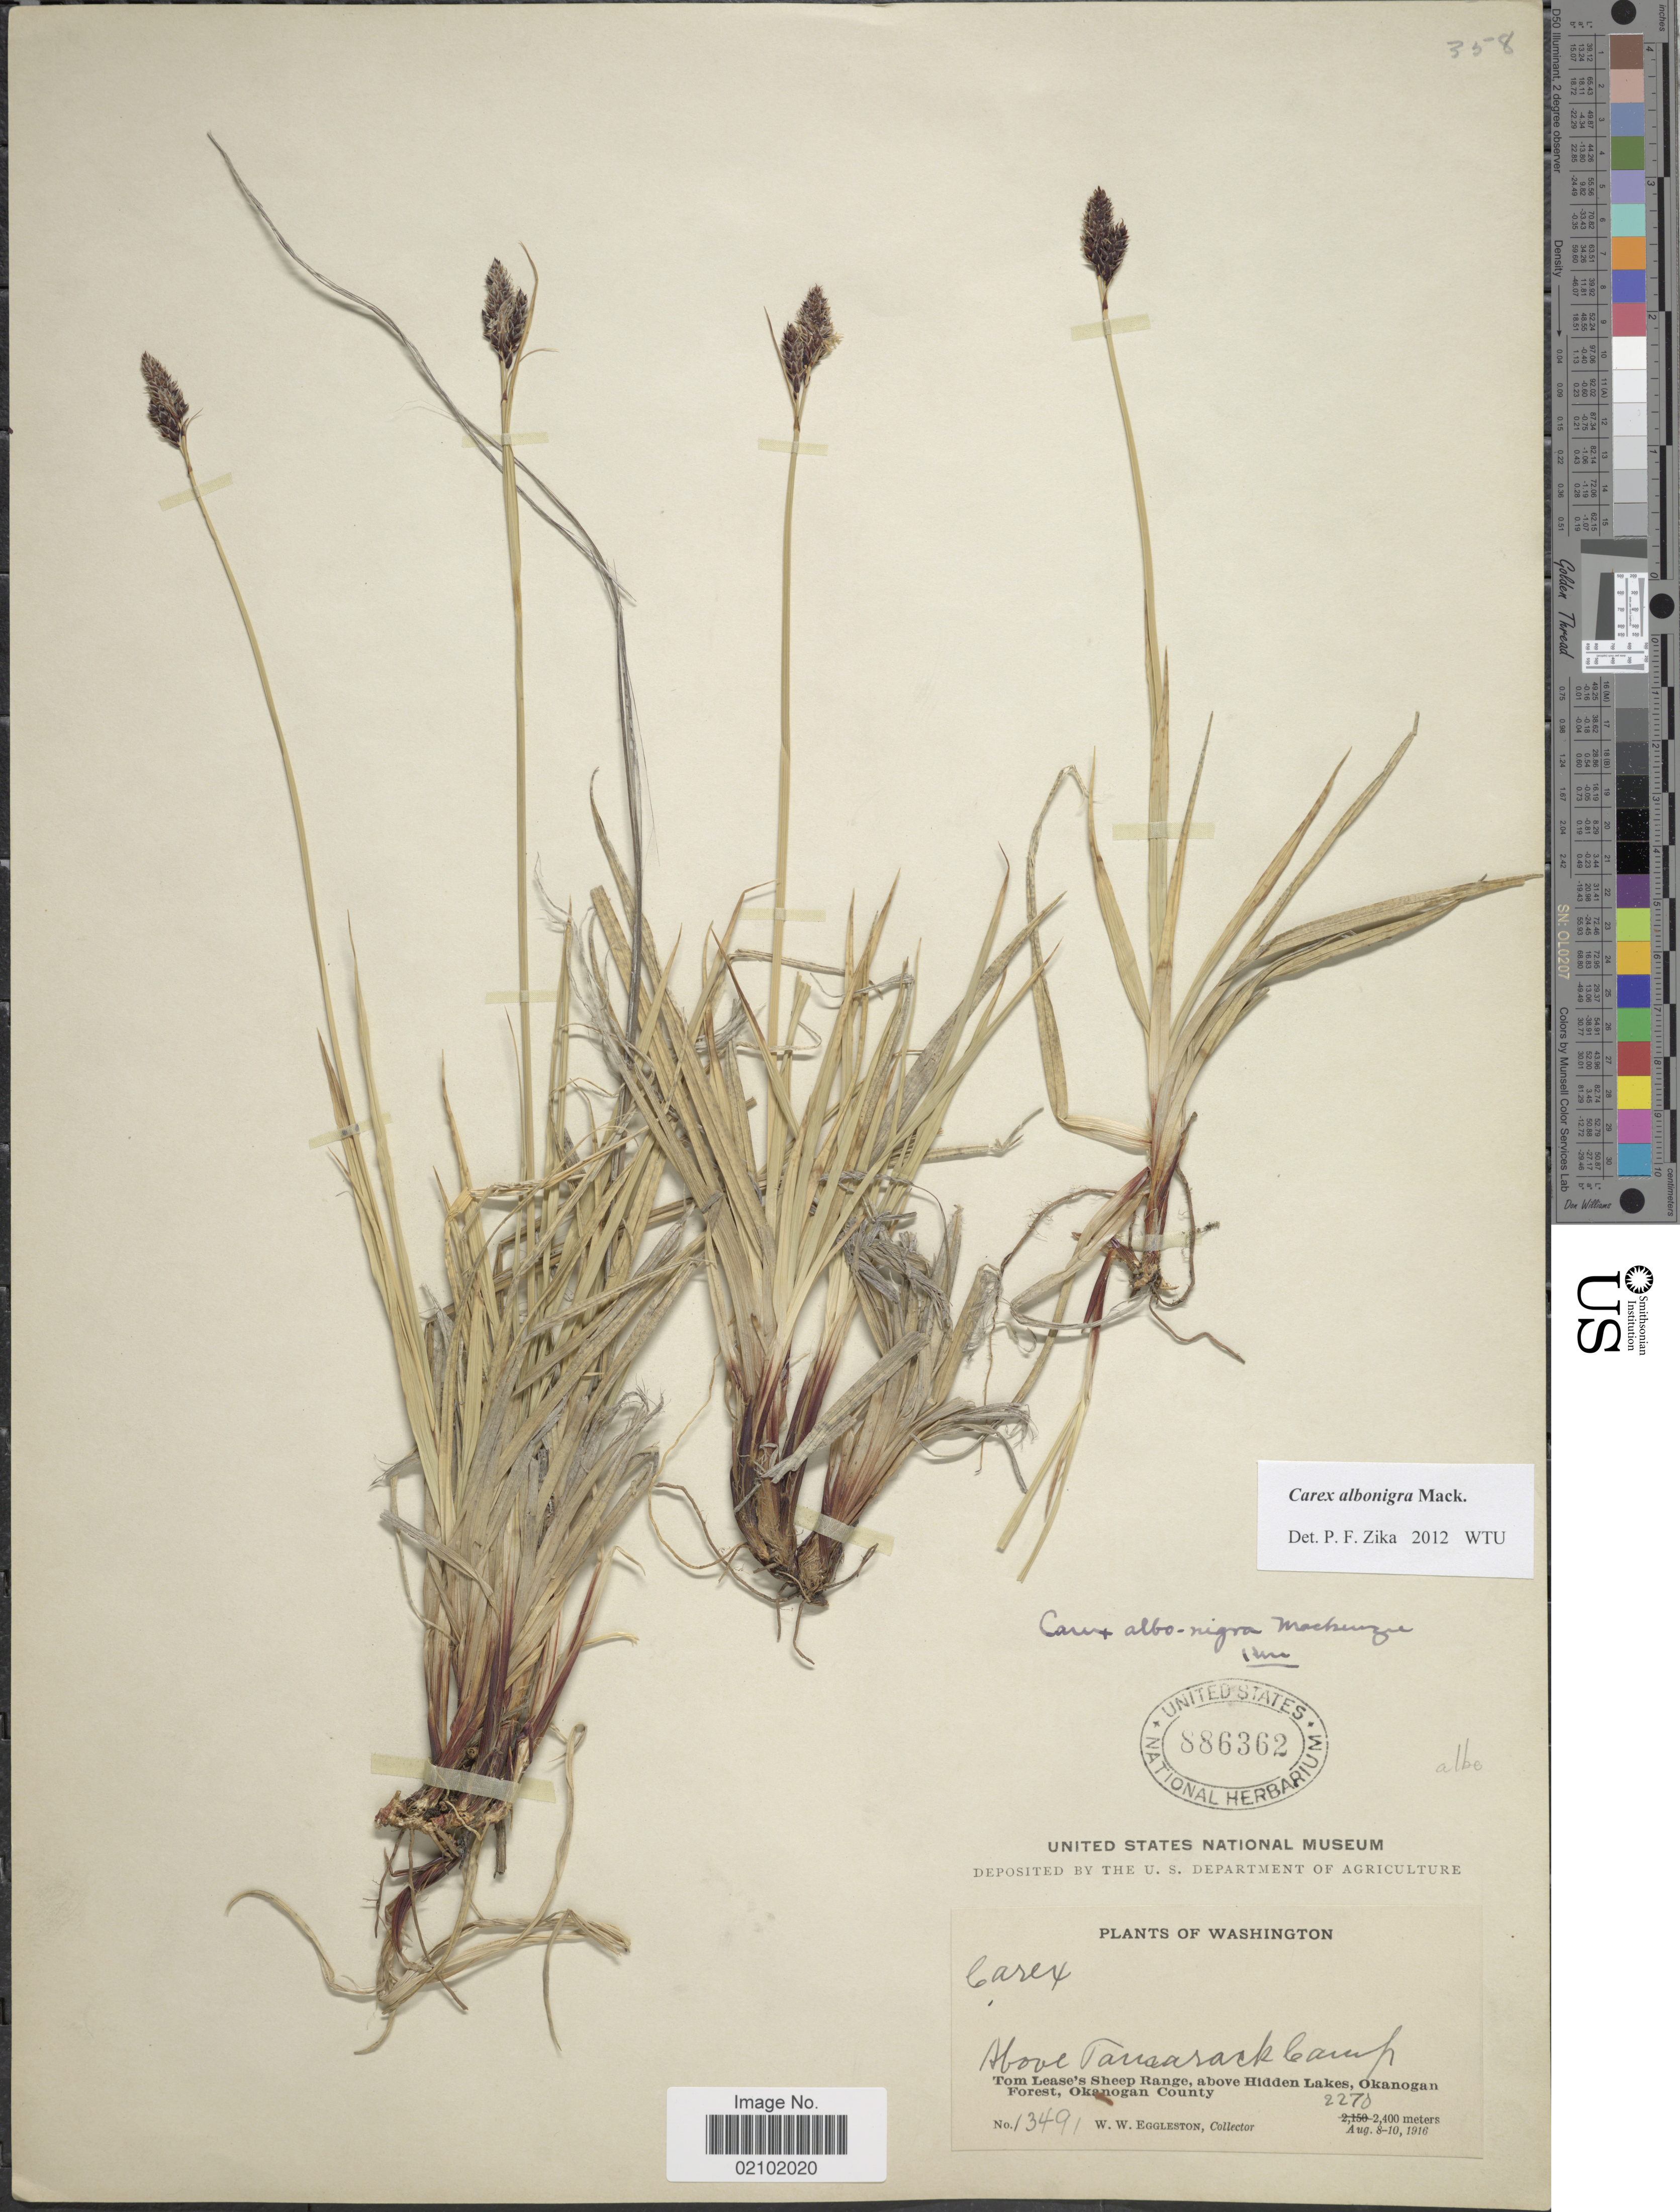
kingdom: Plantae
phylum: Tracheophyta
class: Liliopsida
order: Poales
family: Cyperaceae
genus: Carex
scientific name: Carex albonigra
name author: Mack.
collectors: W. W. Eggleston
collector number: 13491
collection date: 1916-08-08/1916-08-10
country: United States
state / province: Washington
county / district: Okanogan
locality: Above Tamarack Camp. Tom Lease's Sheep Range, above Hidden Lake, Okanogan Forest, Okanogan County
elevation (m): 2270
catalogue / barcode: US 886362